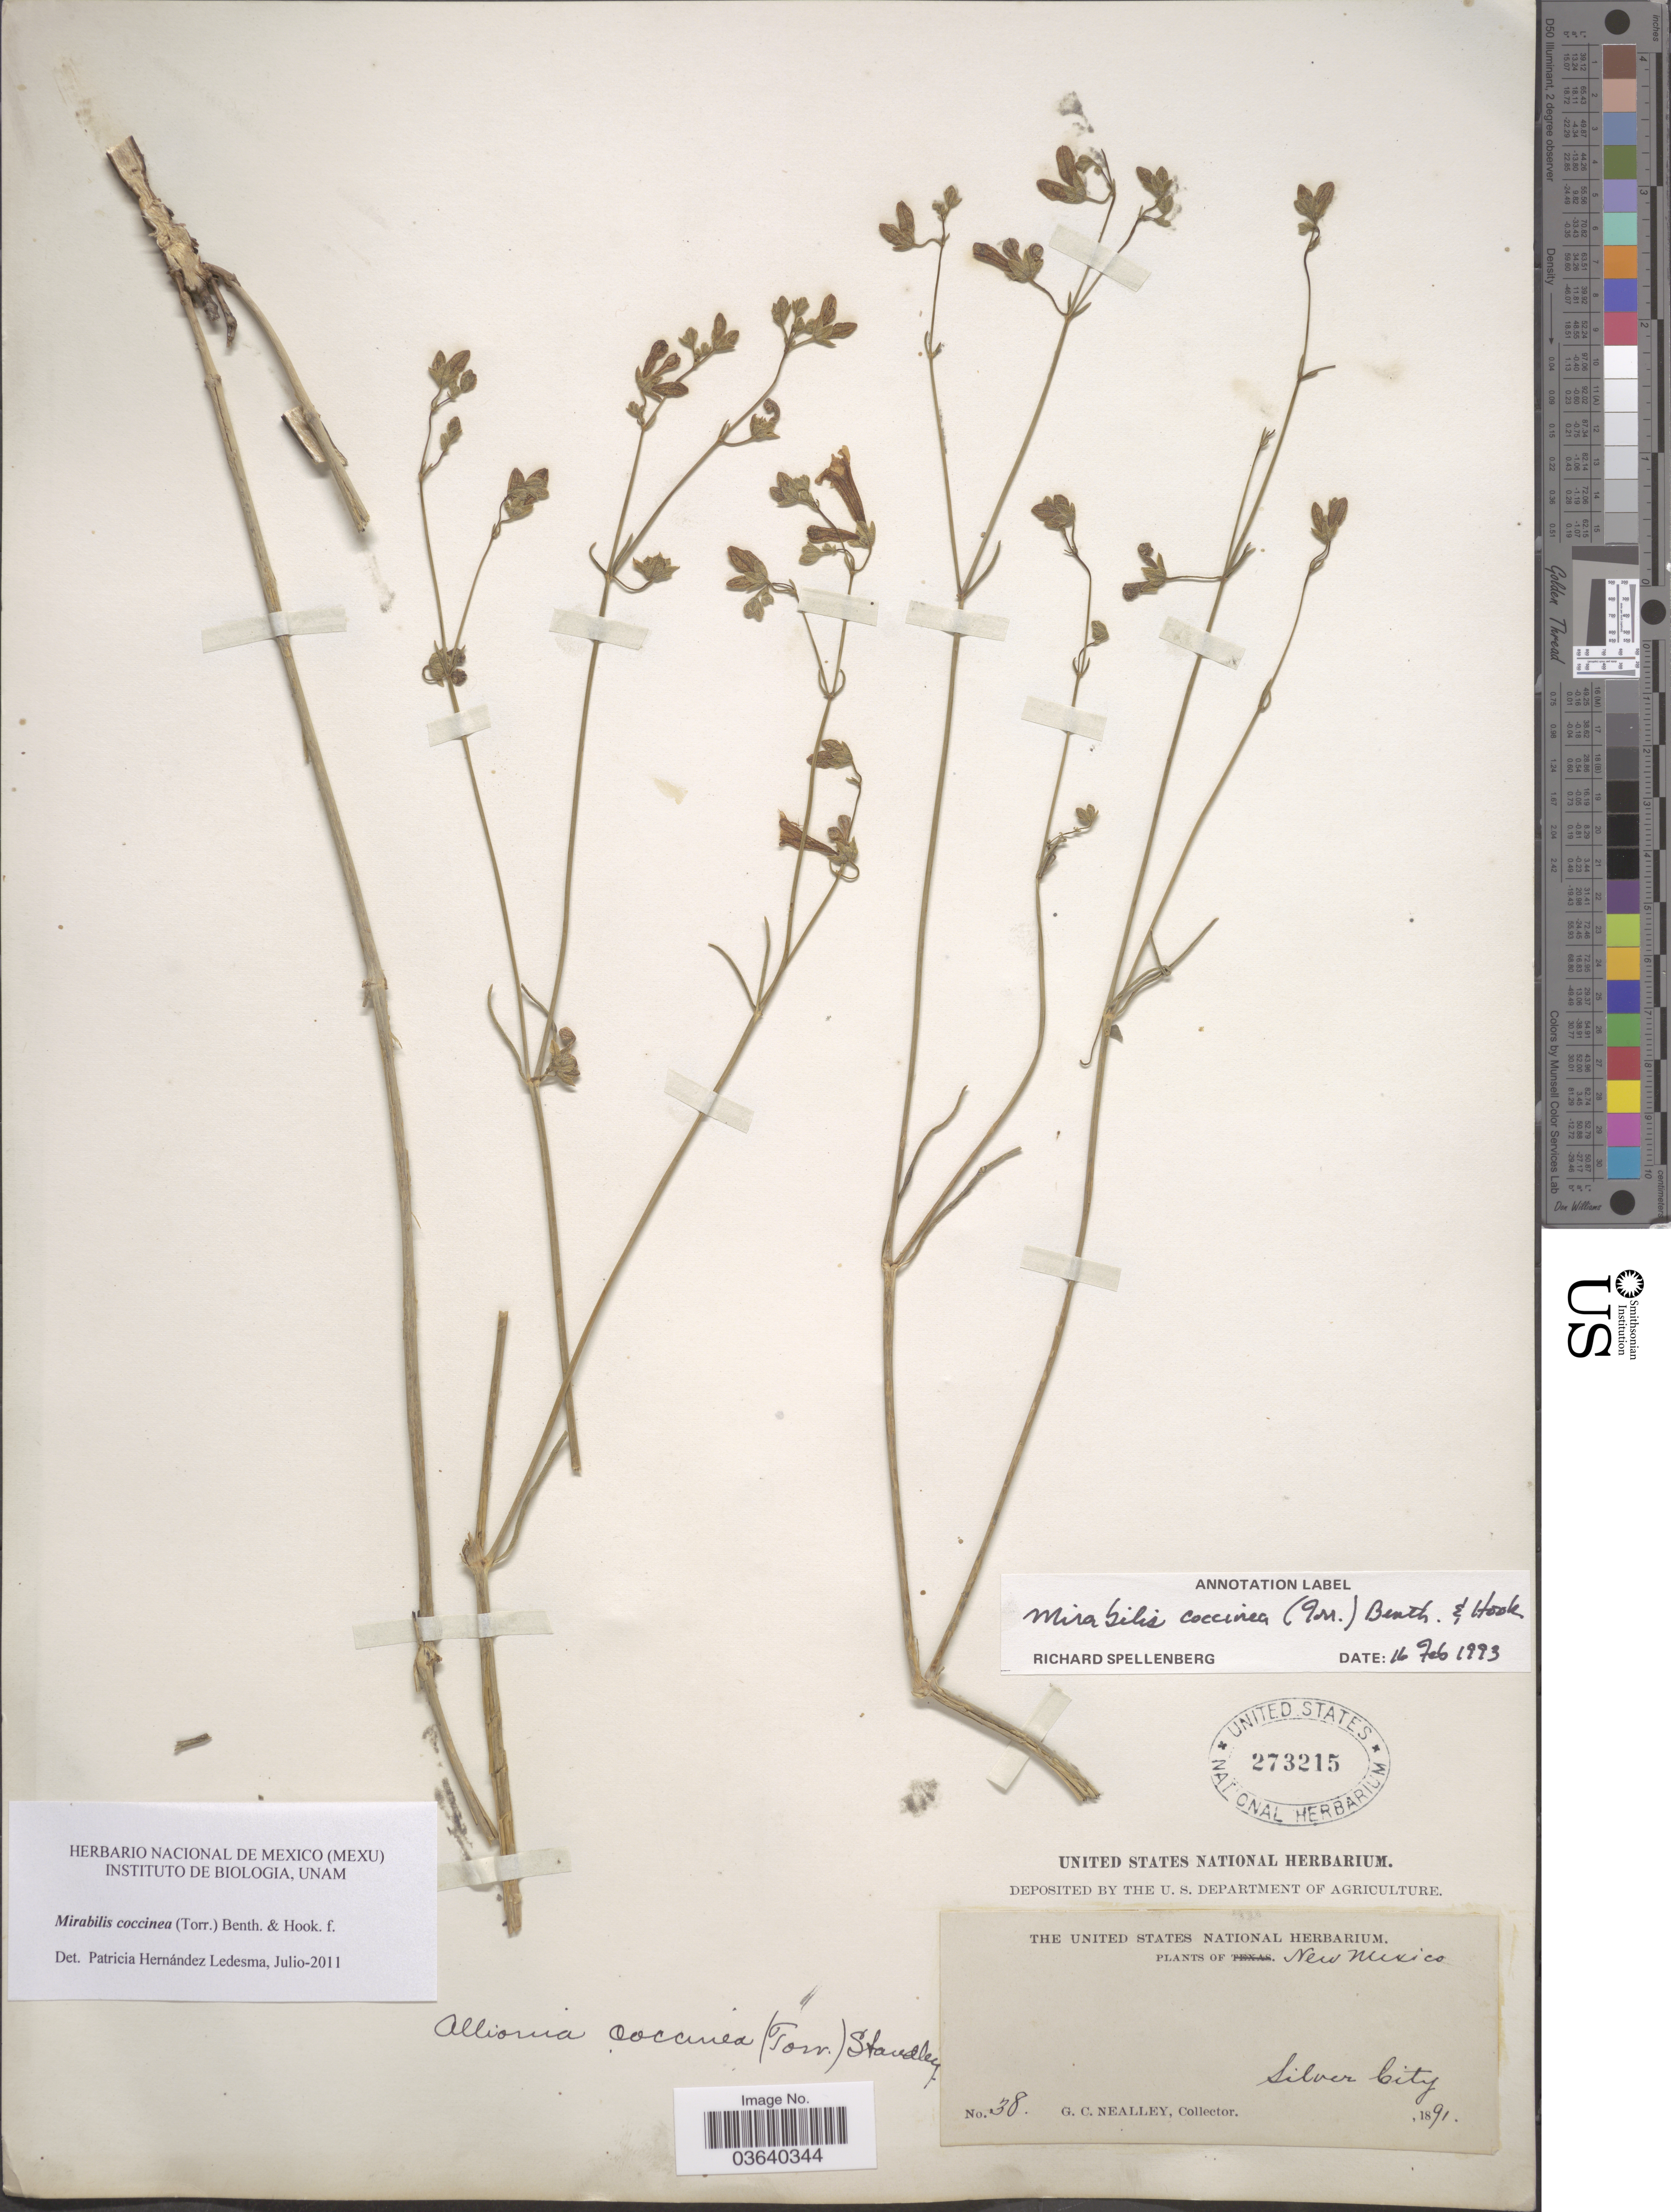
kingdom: Plantae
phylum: Tracheophyta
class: Magnoliopsida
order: Caryophyllales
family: Nyctaginaceae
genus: Mirabilis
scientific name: Mirabilis coccinea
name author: (Torr.) Benth. & Hook. f.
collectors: G. C. Nealley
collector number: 38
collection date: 1891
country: United States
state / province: New Mexico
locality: Silver City.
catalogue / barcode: US 273215